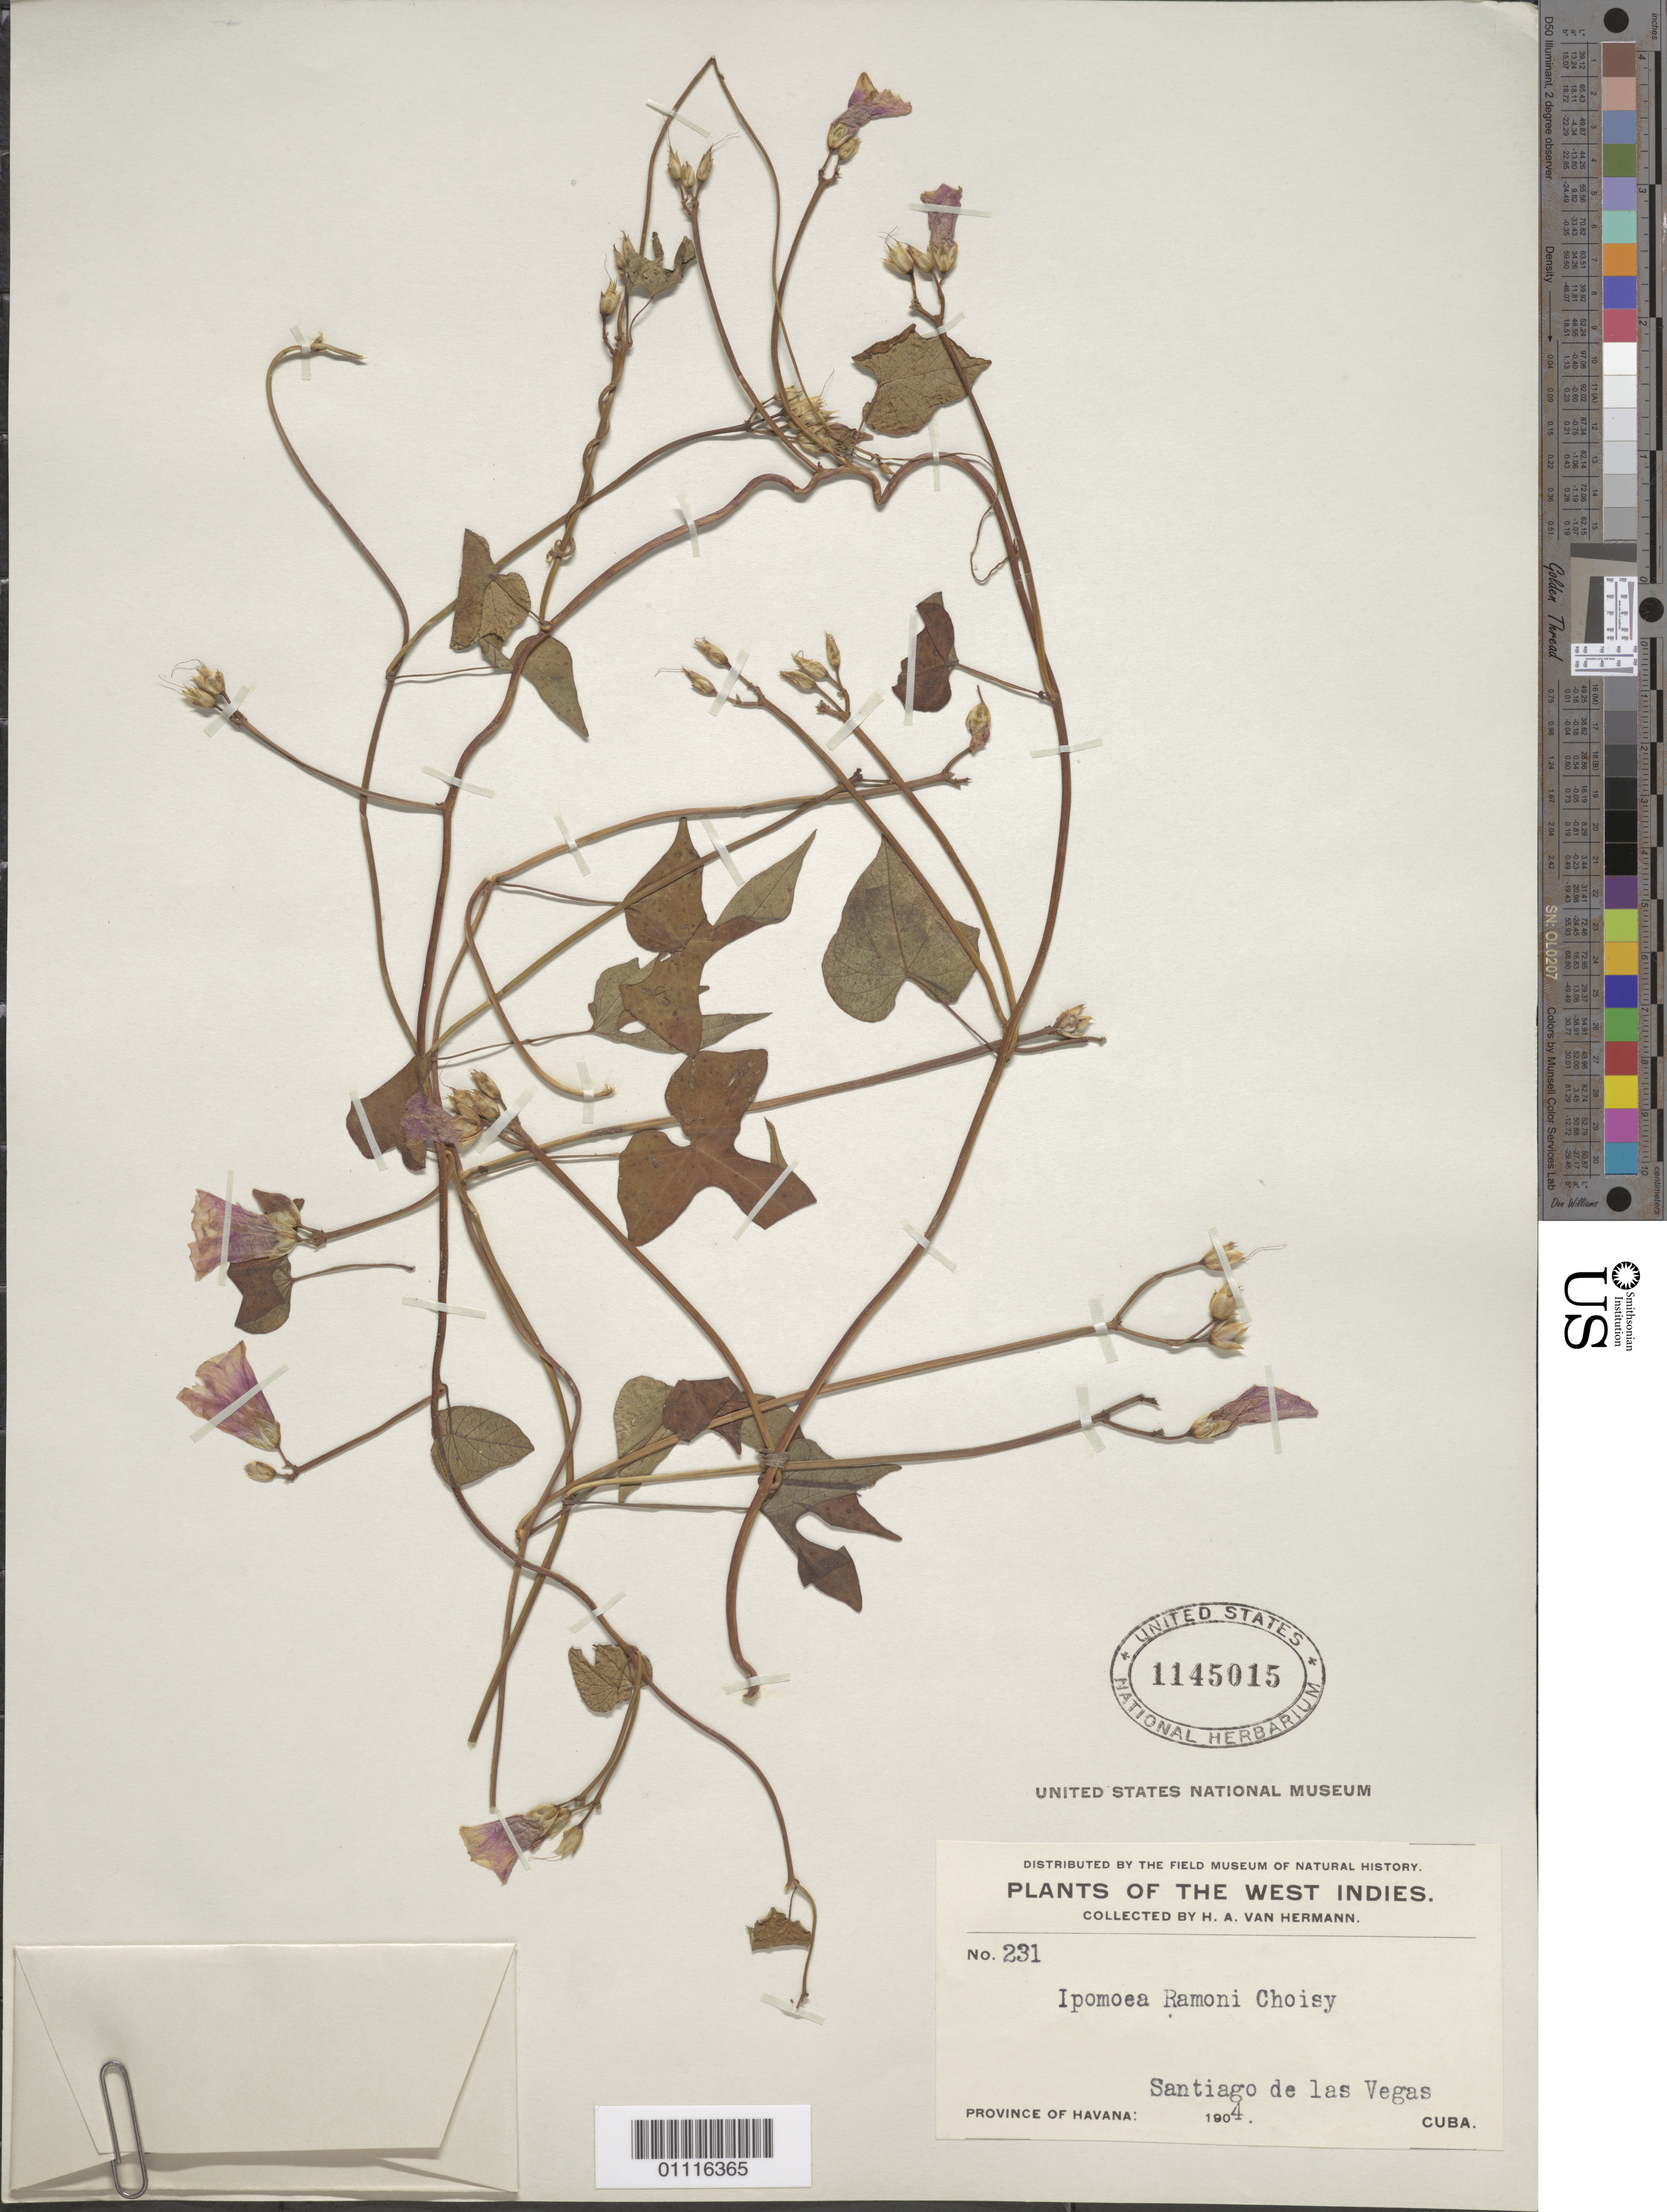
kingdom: Plantae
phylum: Tracheophyta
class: Magnoliopsida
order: Solanales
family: Convolvulaceae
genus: Ipomoea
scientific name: Ipomoea trifida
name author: (Kunth) G. Don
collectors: H. A. Van Hermann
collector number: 231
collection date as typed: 1904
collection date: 1904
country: Cuba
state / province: La Habana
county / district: Municipio Boyeros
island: Cuba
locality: Santiago de las Vegas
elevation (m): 97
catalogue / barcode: US 1145015